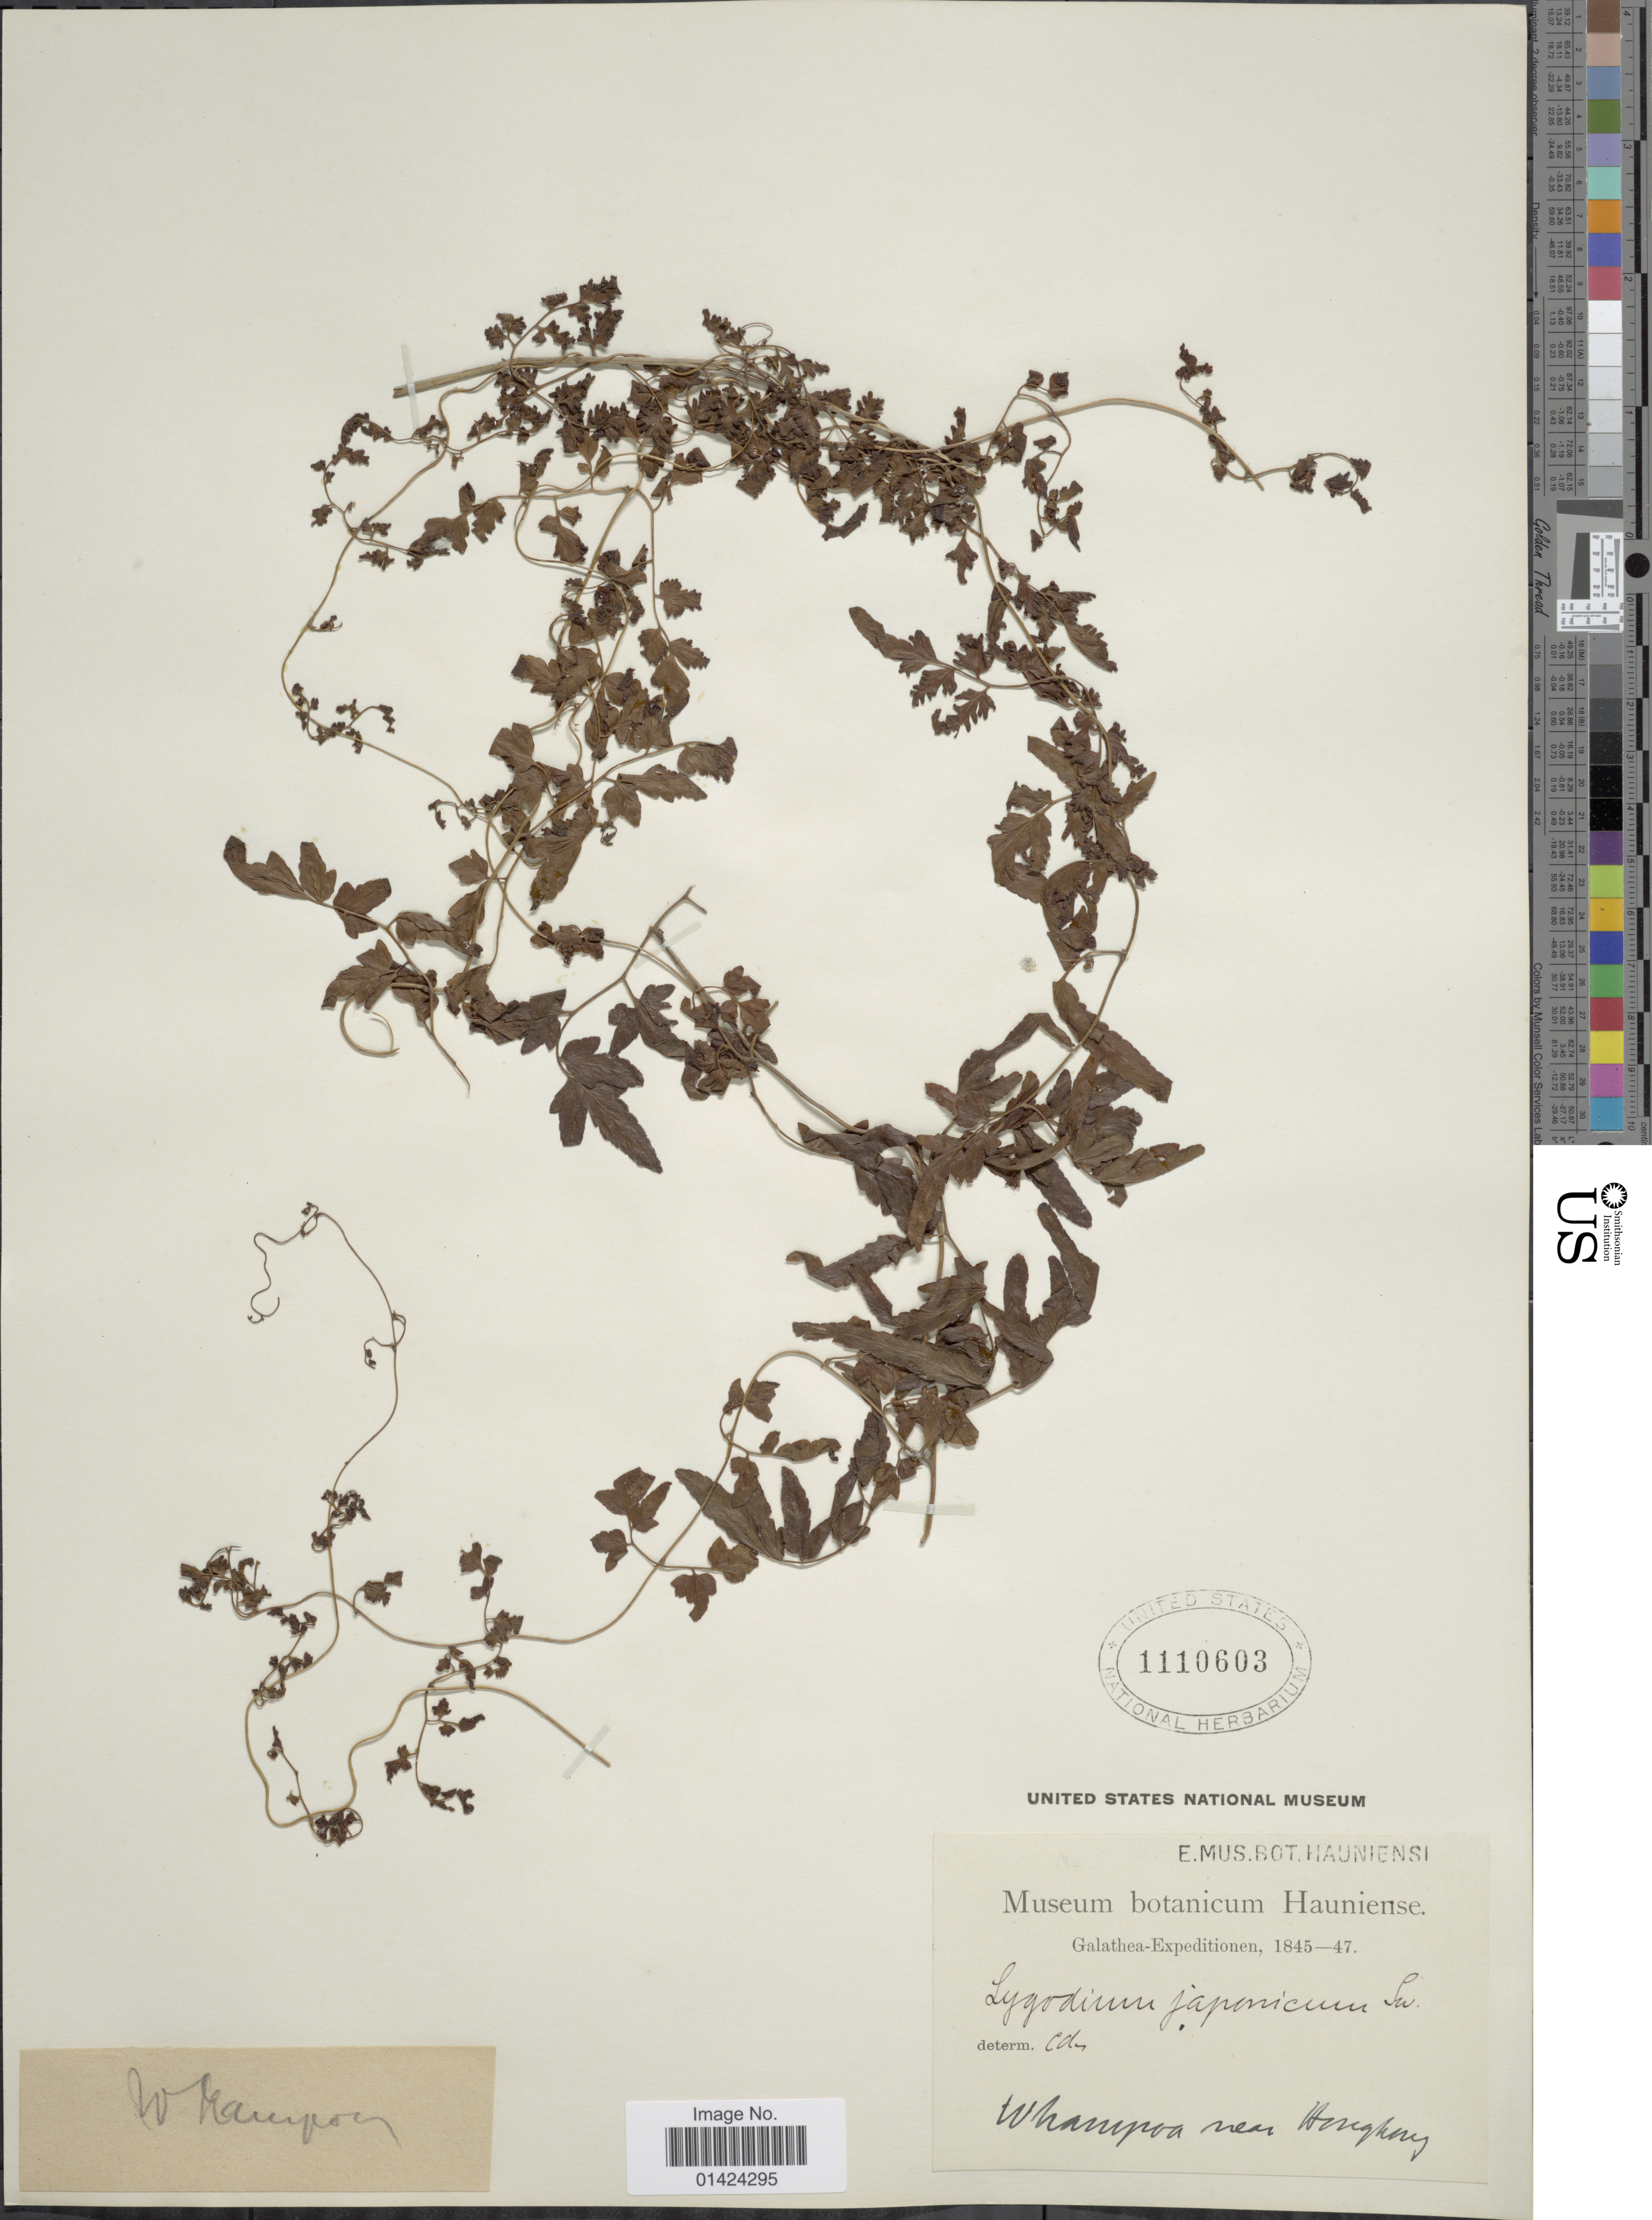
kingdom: Plantae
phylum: Tracheophyta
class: Polypodiopsida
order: Schizaeales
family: Lygodiaceae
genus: Lygodium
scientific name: Lygodium japonicum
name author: (Thunb.) Sw.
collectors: Galathea Expedition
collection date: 1845/1847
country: China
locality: Whampoa near Hong Kong. [interpreted]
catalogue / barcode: US 1110603